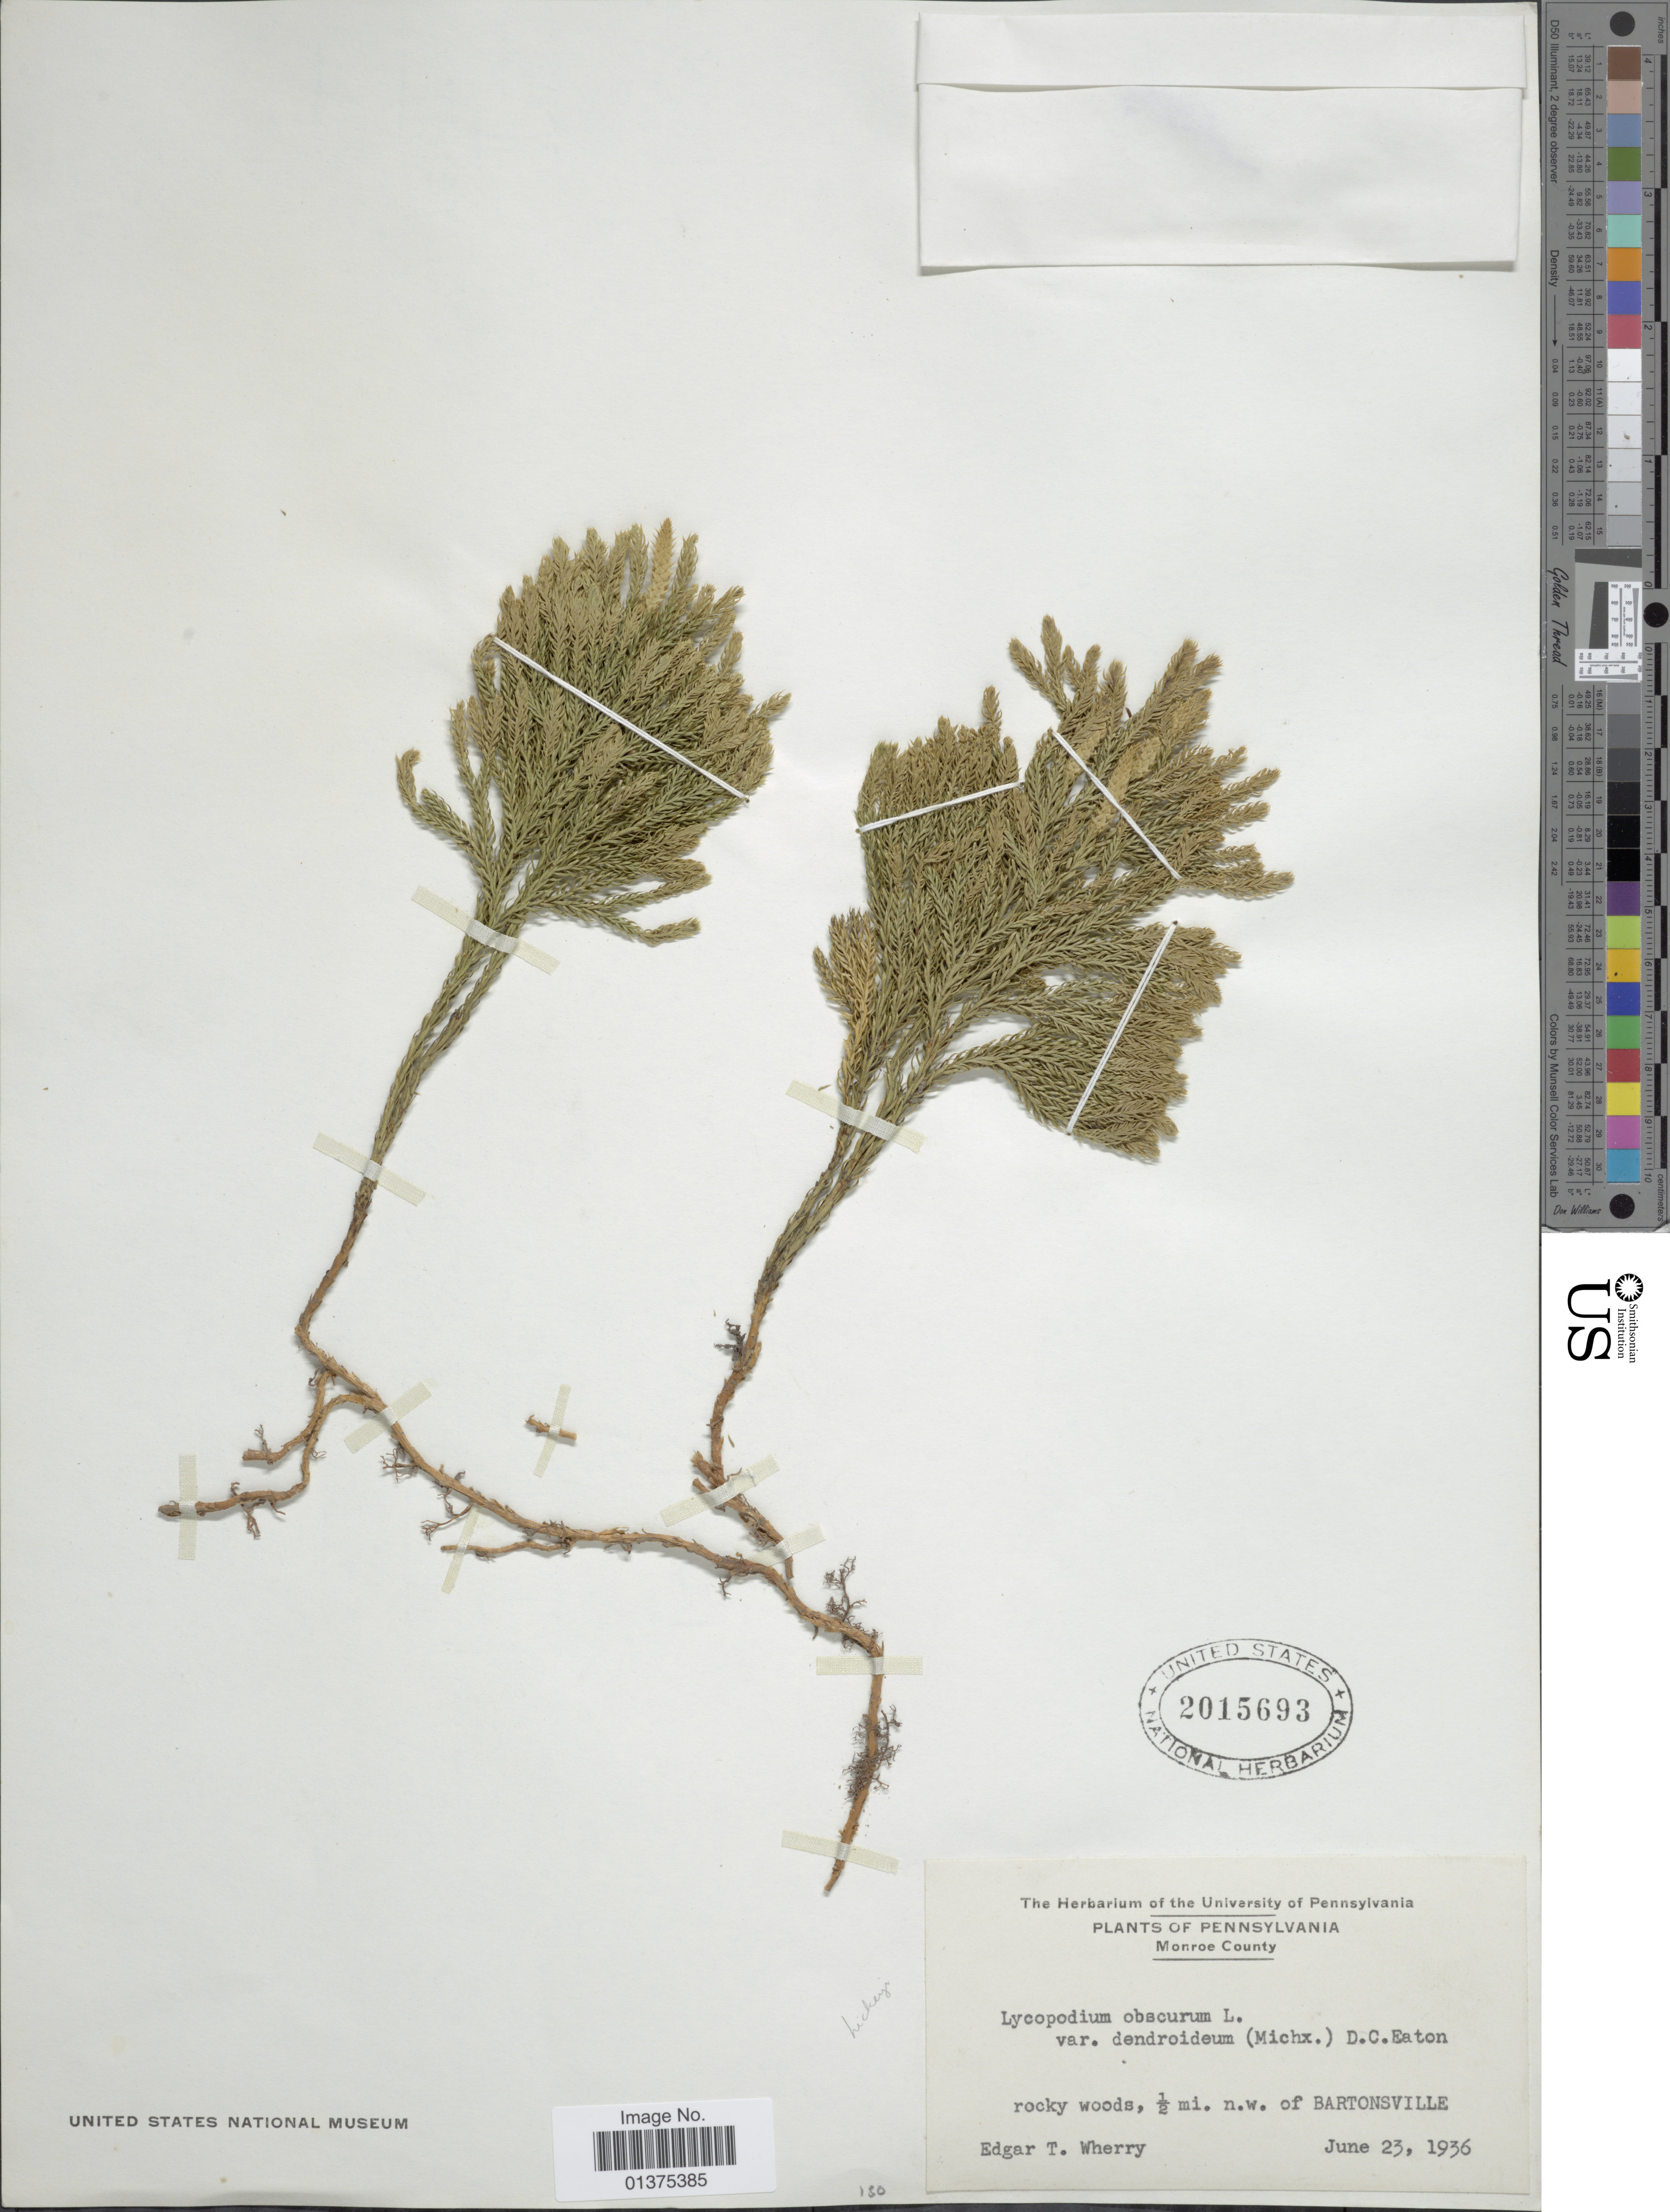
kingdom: Plantae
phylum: Tracheophyta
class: Lycopodiopsida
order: Lycopodiales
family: Lycopodiaceae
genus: Dendrolycopodium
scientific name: Dendrolycopodium hickeyi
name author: (W.H. Wagner et al.) A. Haines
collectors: E. T. Wherry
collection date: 1936-06-23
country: United States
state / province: Pennsylvania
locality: Monroe County, rocky woods, ½ mi. n.w. of Bartonsville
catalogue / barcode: US 2015693